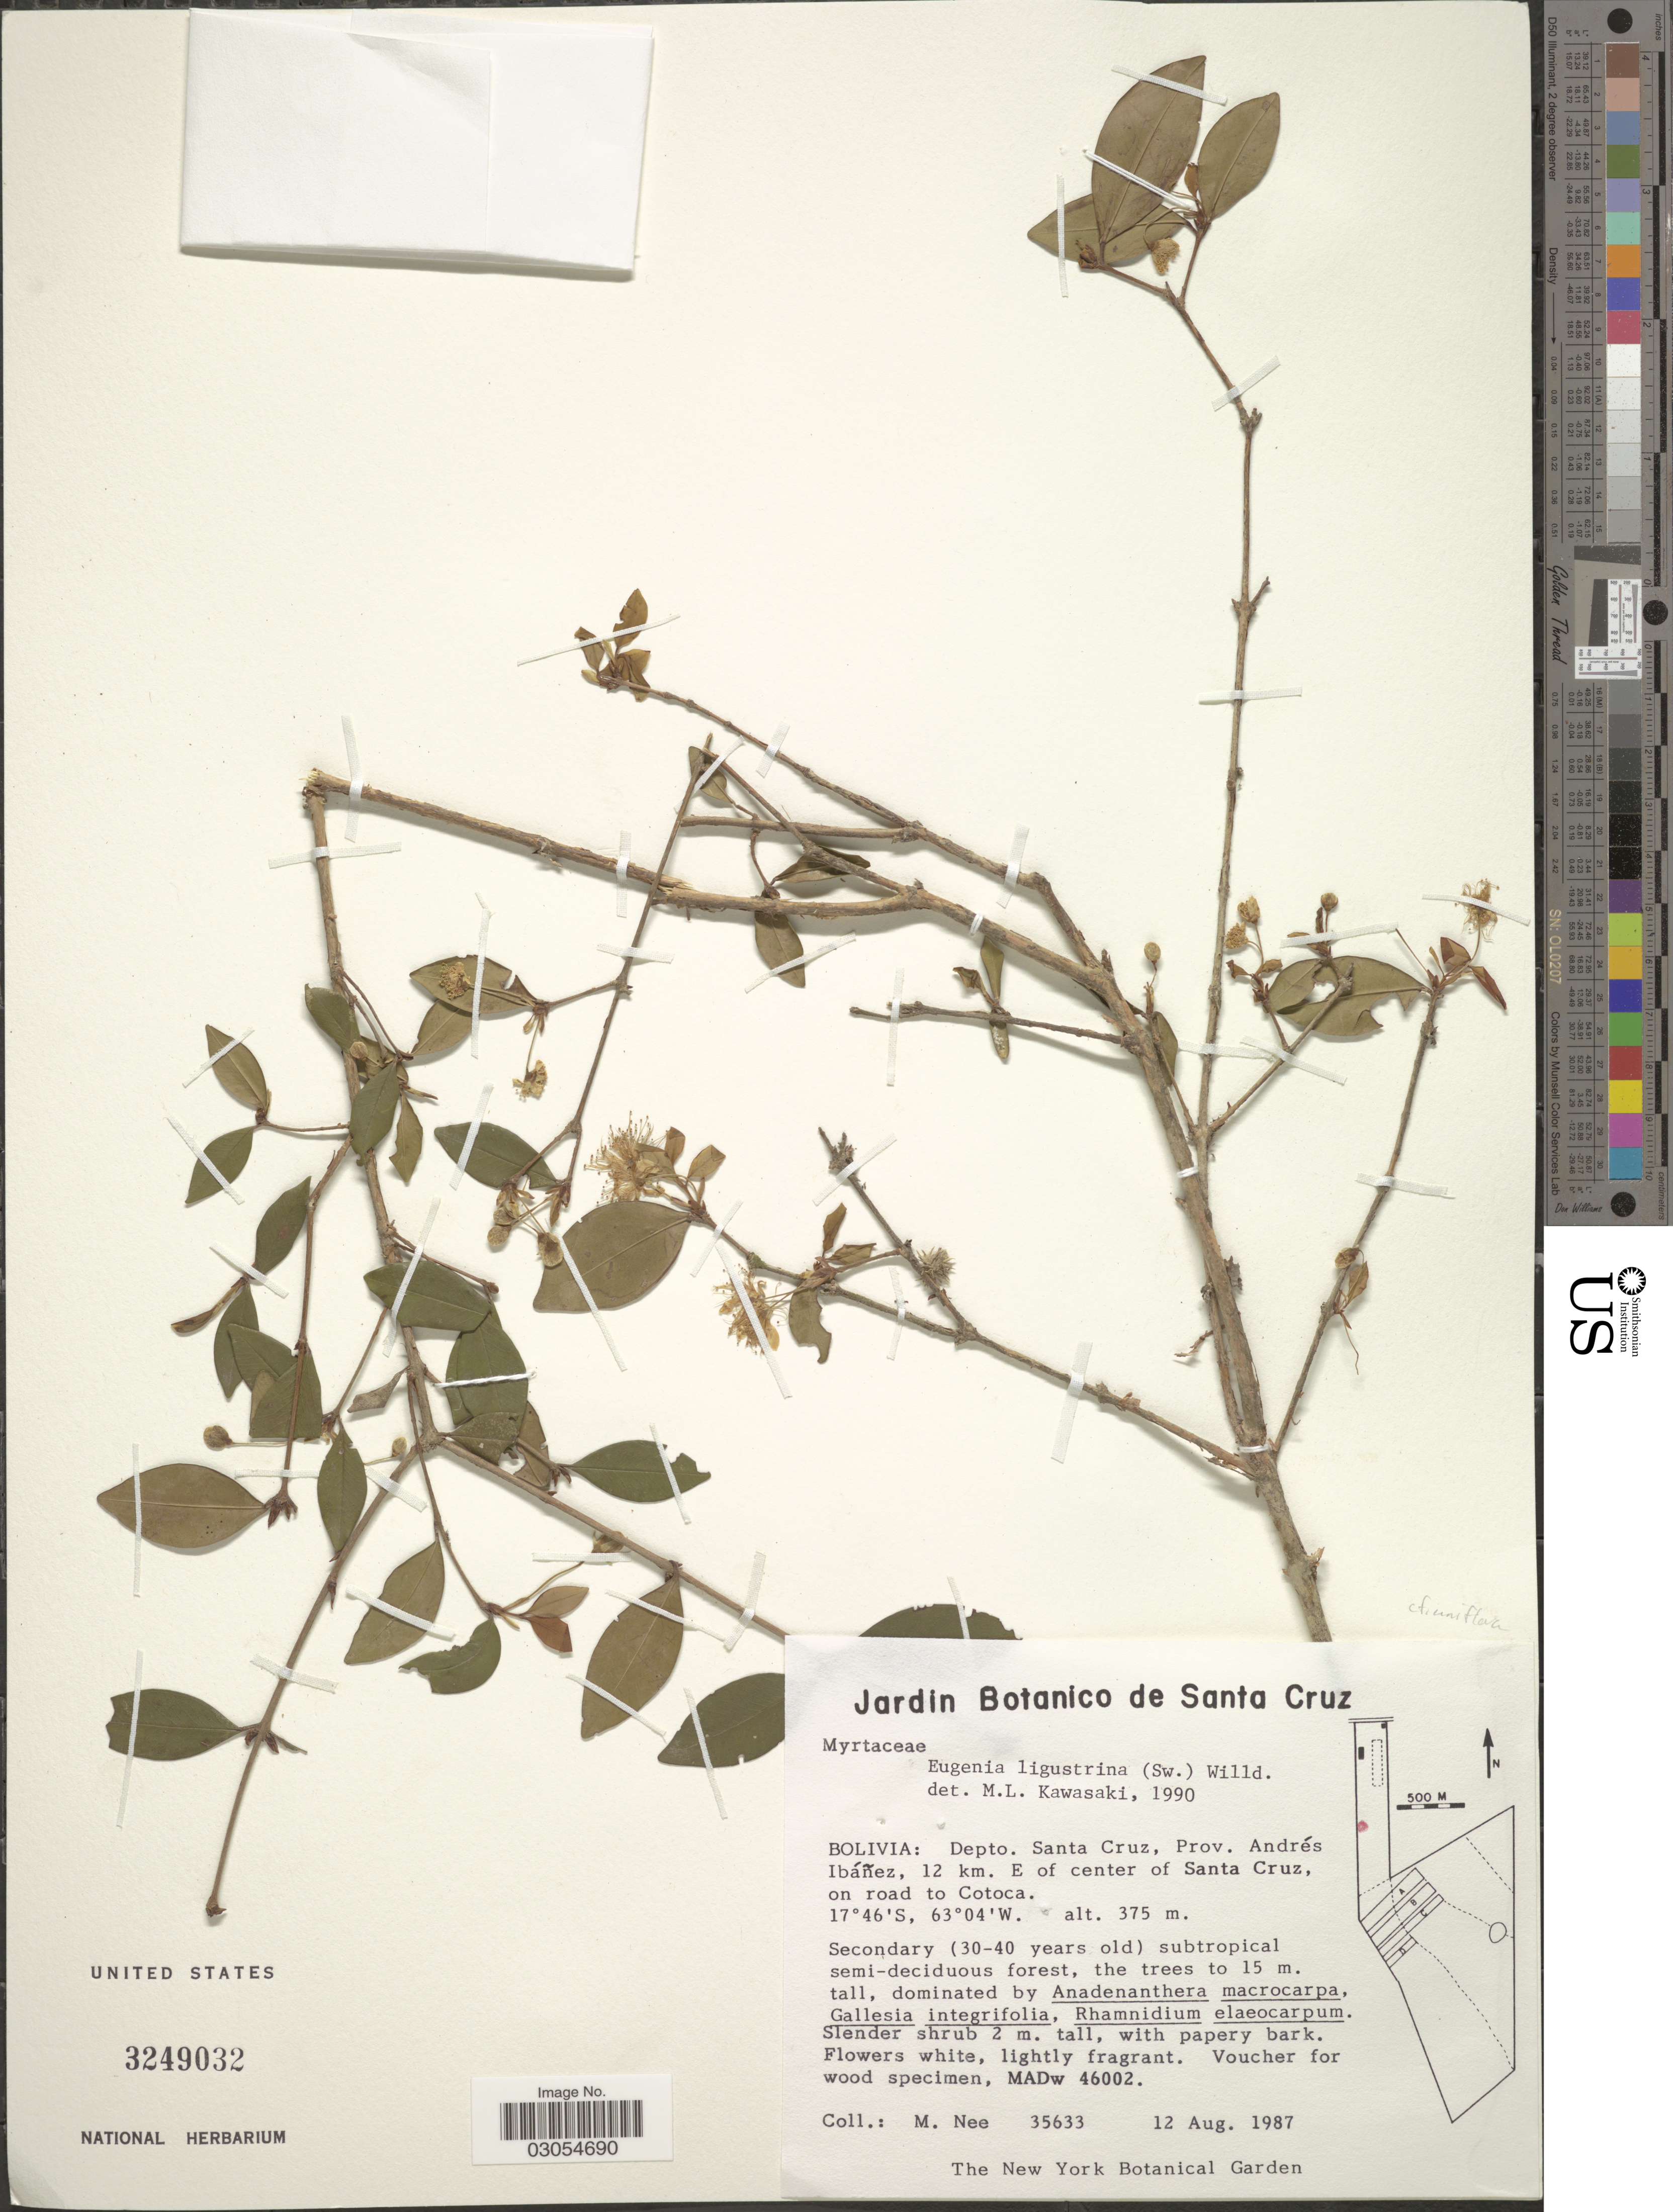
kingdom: Plantae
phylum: Tracheophyta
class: Magnoliopsida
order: Myrtales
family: Myrtaceae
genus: Eugenia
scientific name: Eugenia ligustrina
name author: (Sw.) Willd.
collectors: M. Nee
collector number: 35633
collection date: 1987-08-12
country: Bolivia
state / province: Santa Cruz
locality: Depto. Santa Cruz, Prov. Andrés Ibáñez, 12 km. E of center of Santa Cruz, on road to Cotoca.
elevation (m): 375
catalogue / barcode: US 3249032